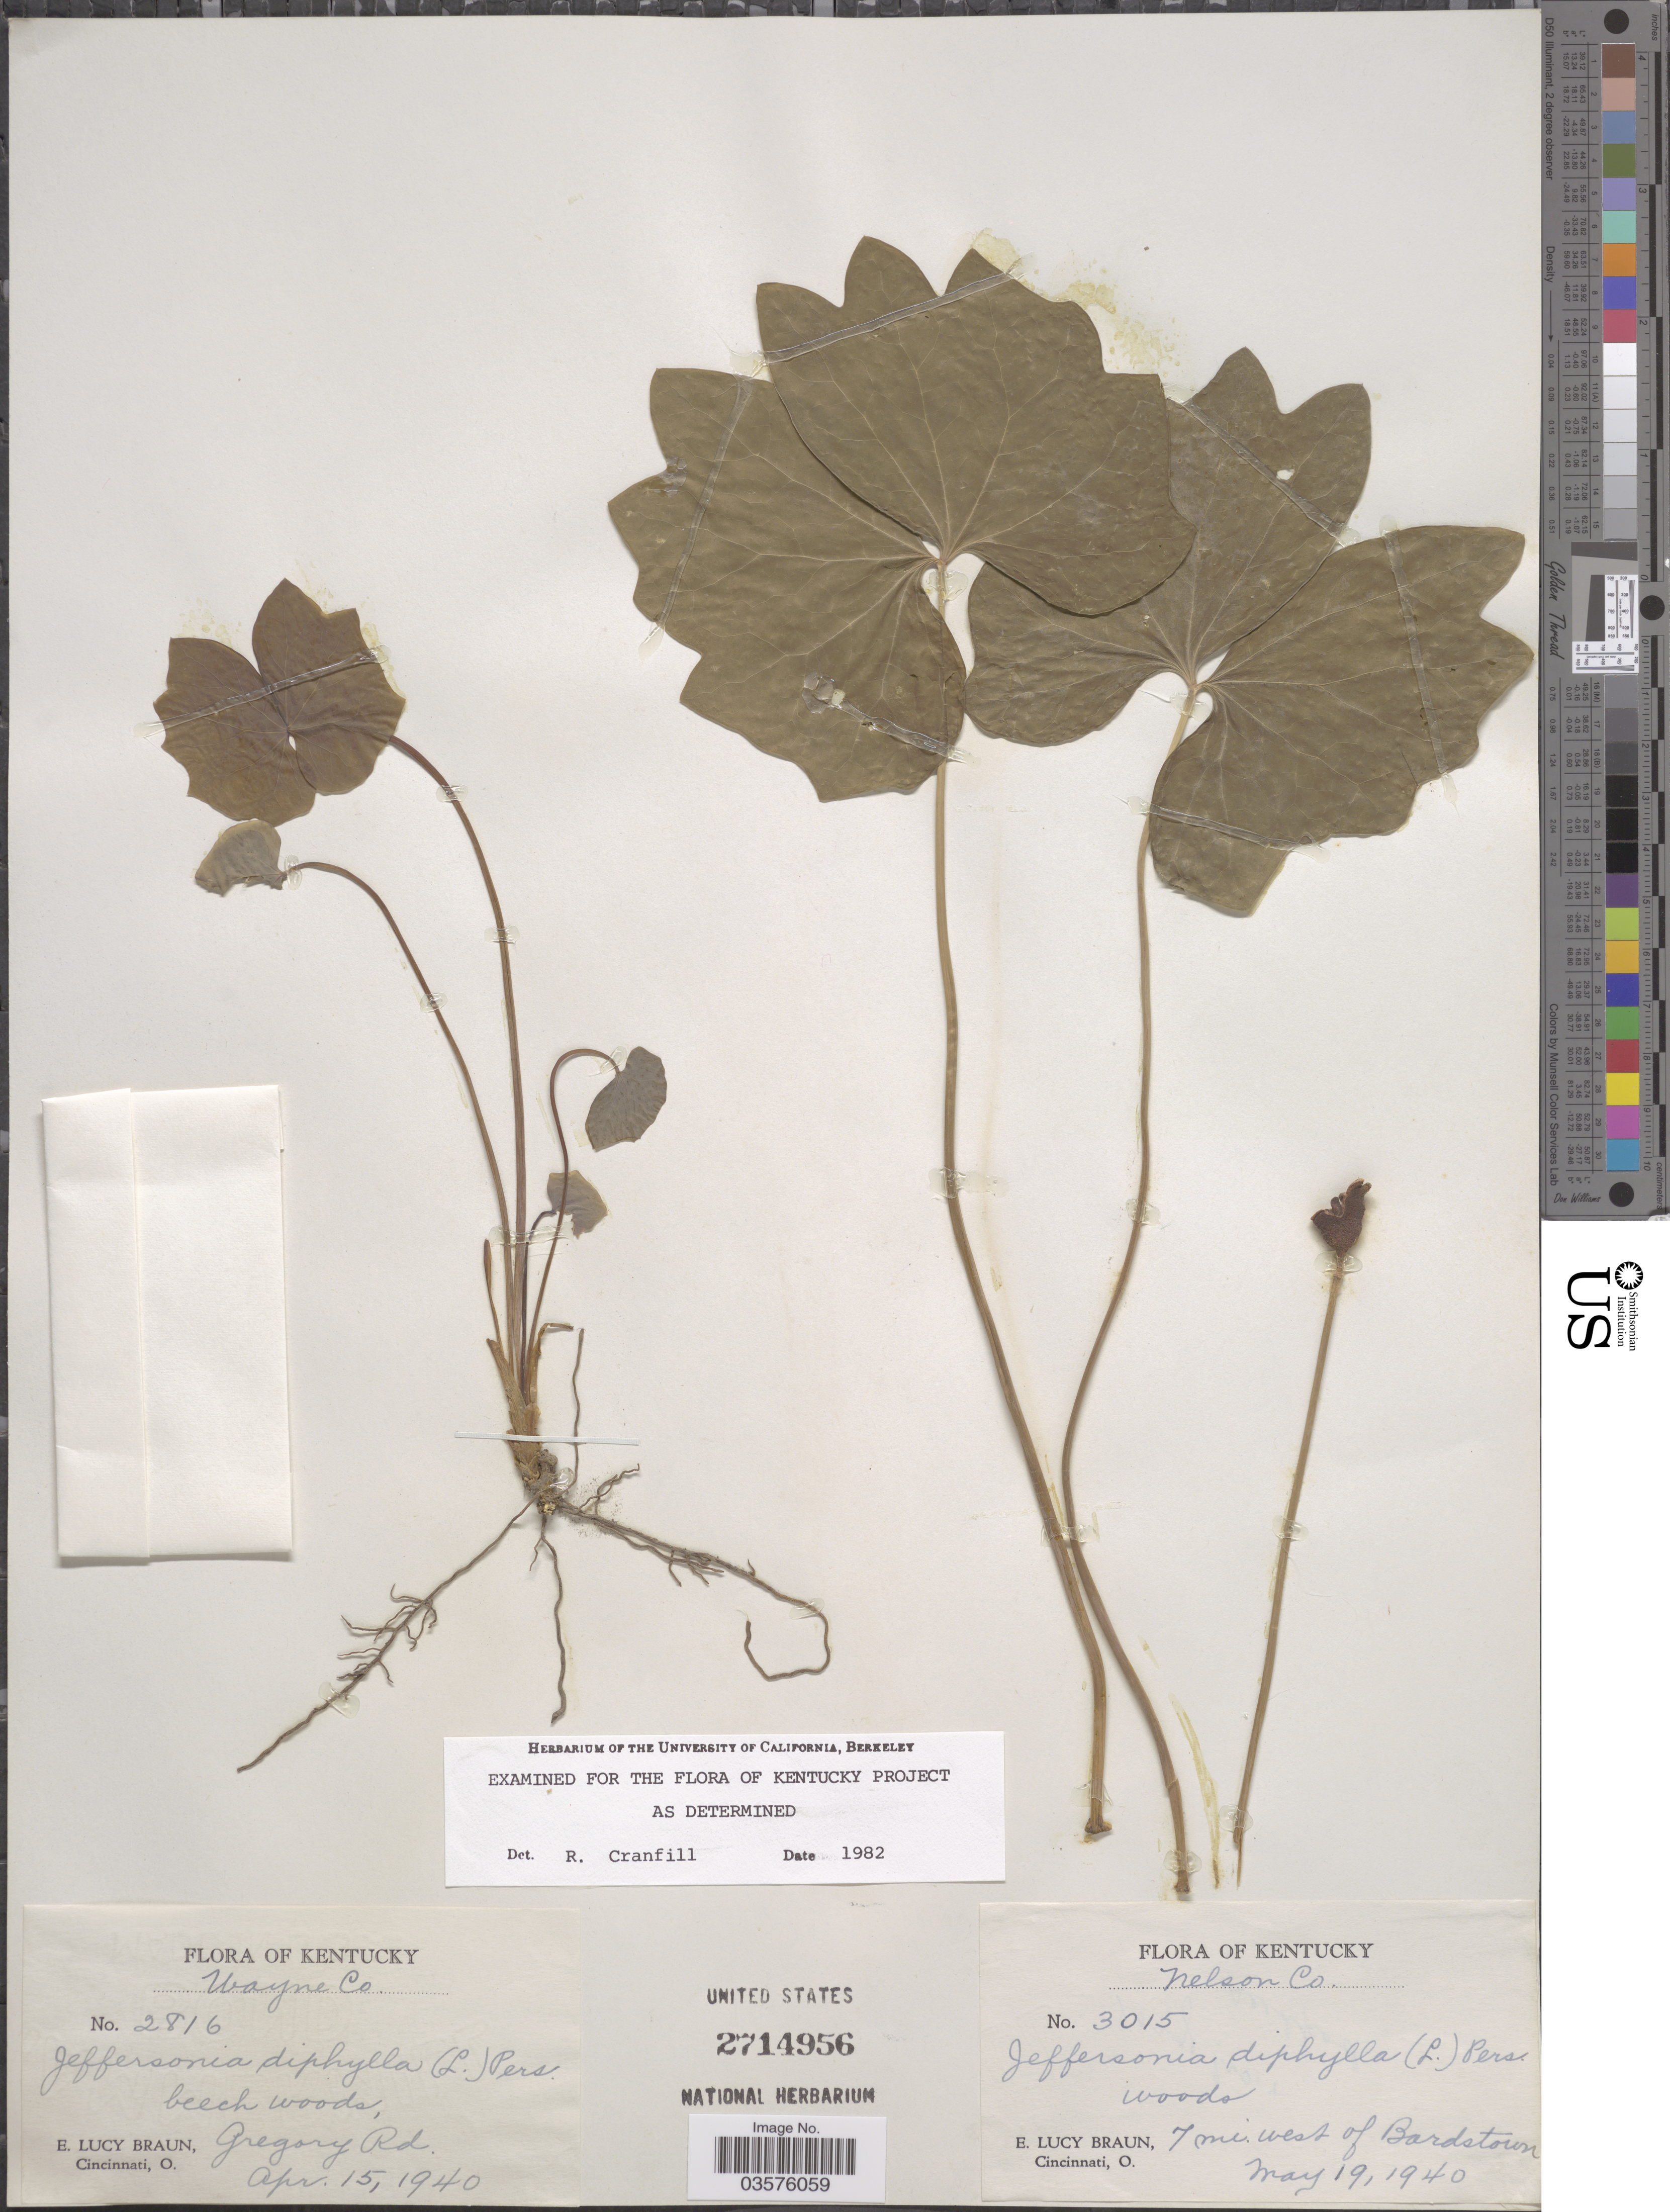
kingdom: Plantae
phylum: Tracheophyta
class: Magnoliopsida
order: Ranunculales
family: Berberidaceae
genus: Jeffersonia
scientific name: Jeffersonia diphylla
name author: (L.) Pers.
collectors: E. L. Braun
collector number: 2816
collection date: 1940-04-15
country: United States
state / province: Kentucky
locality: Wayne Co. Gregory Rd.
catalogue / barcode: US 2714956